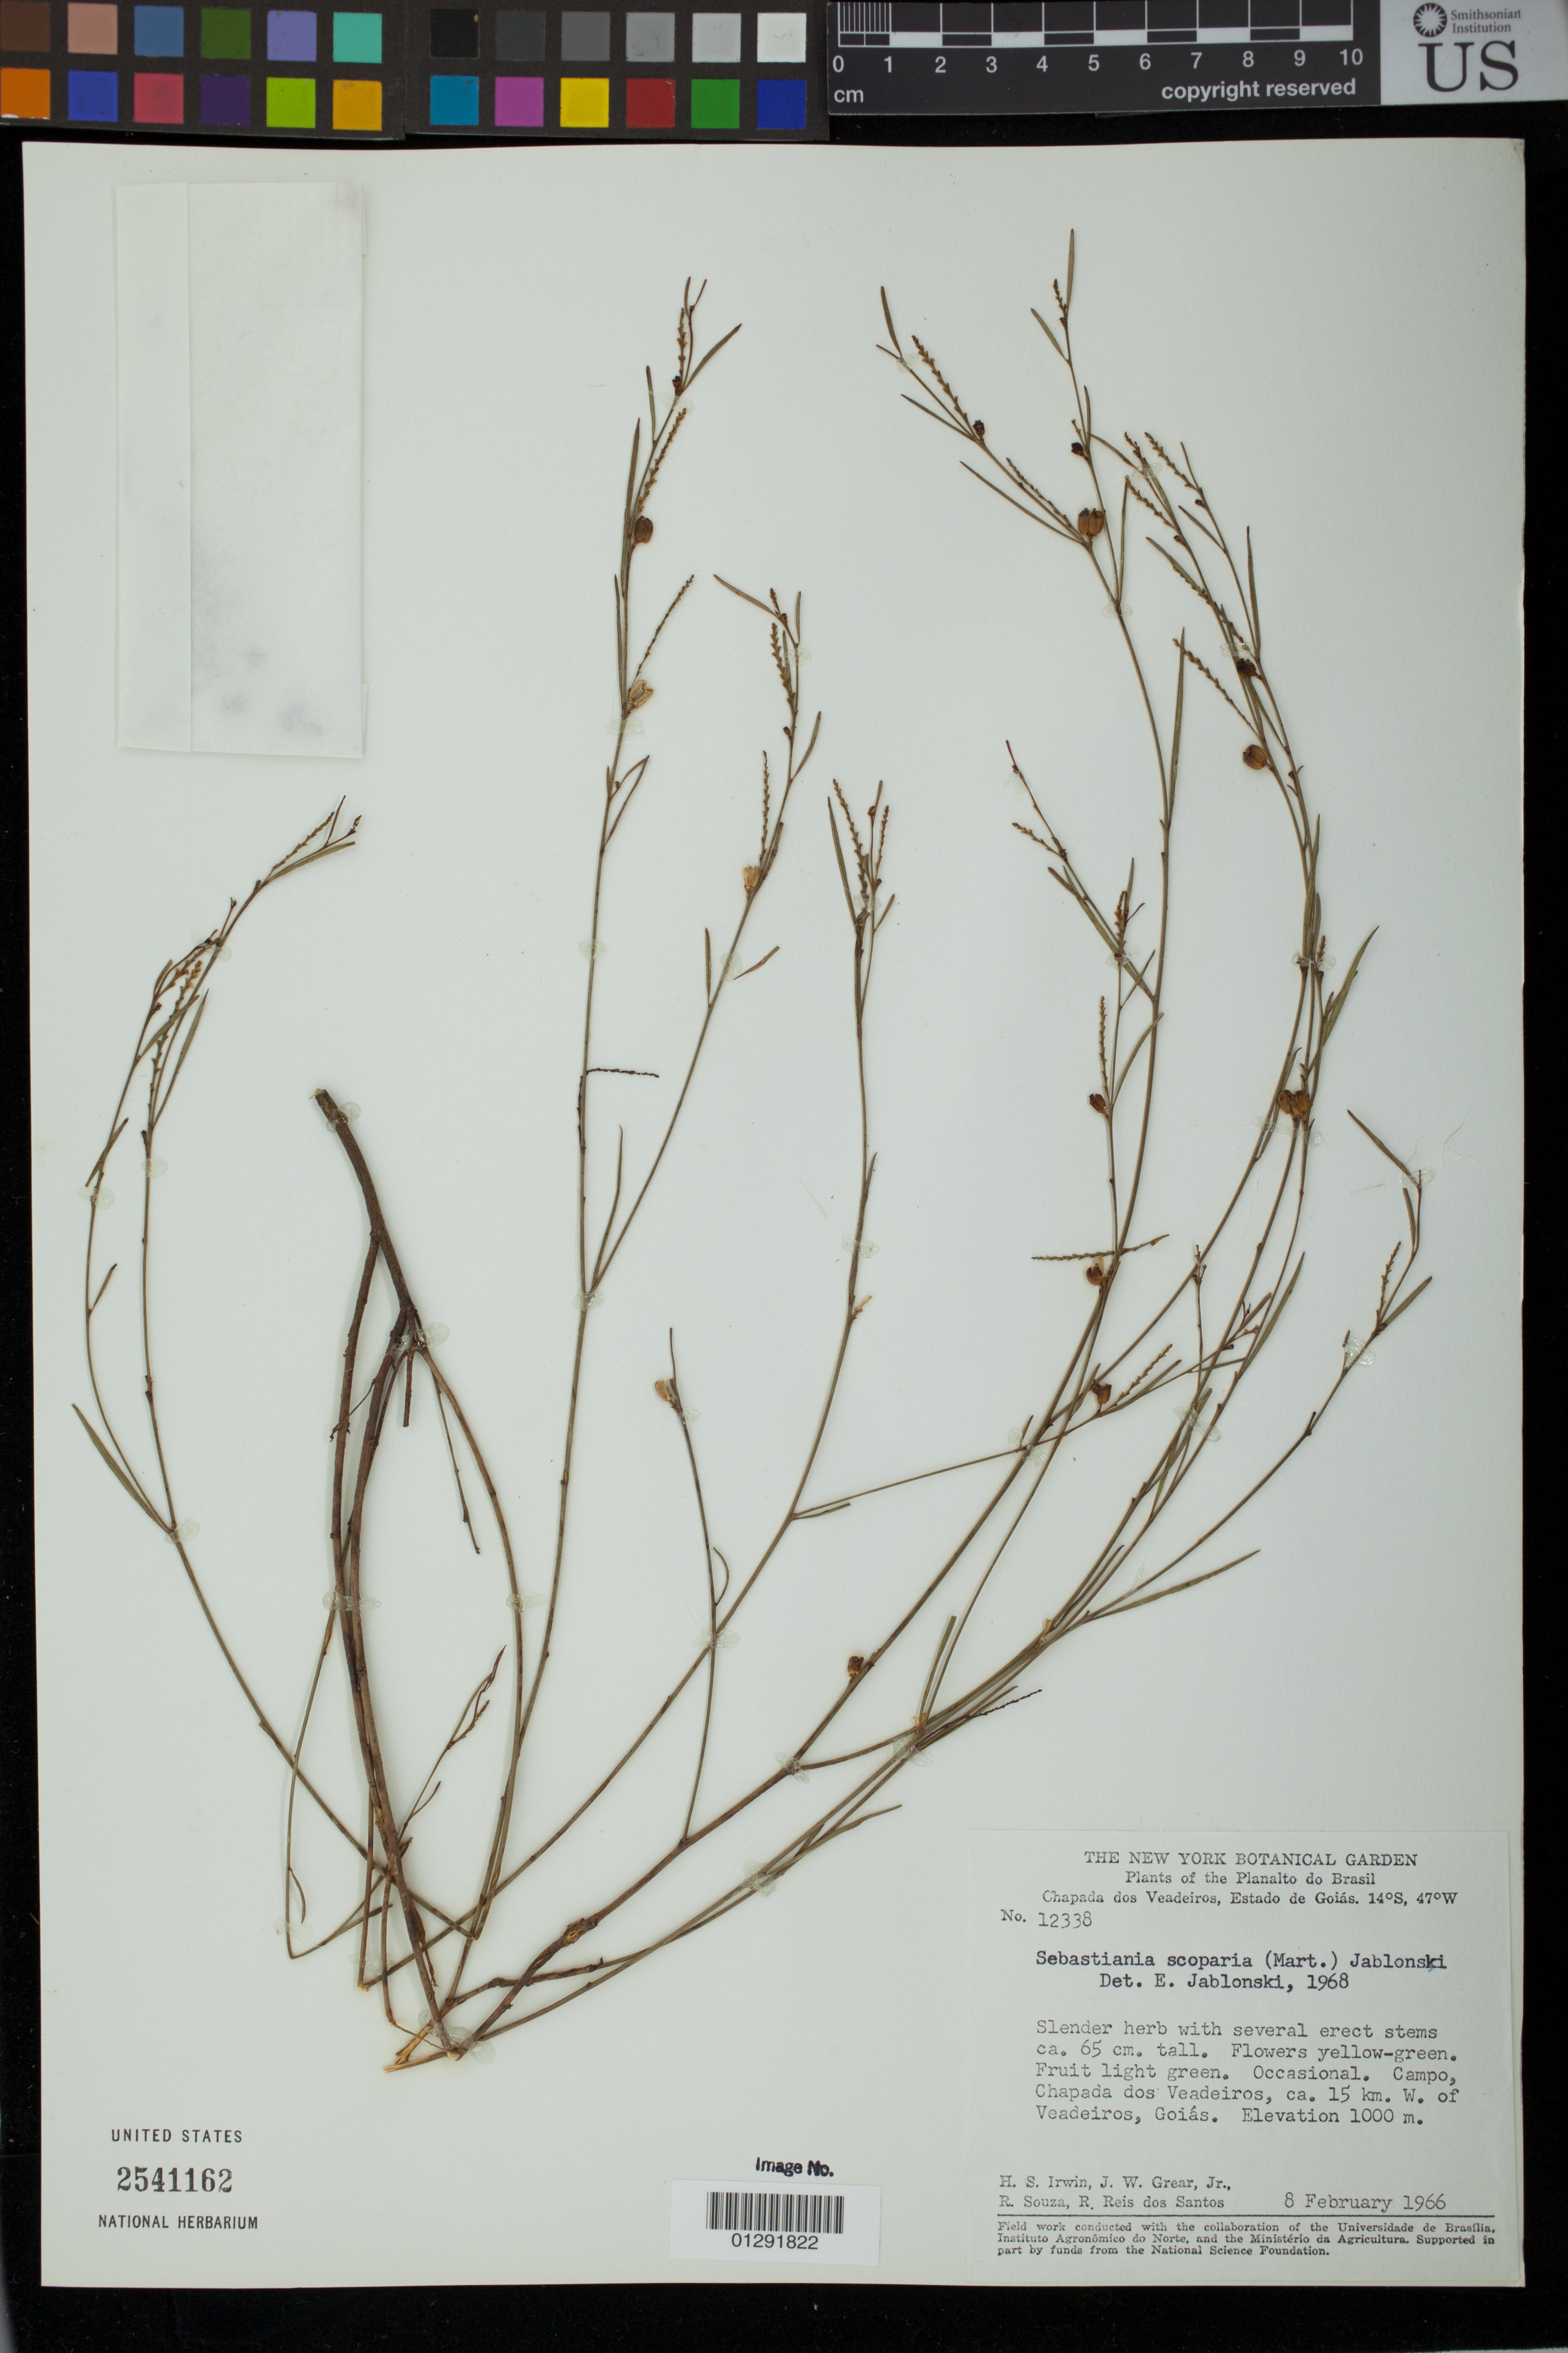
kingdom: Plantae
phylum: Tracheophyta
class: Magnoliopsida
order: Malpighiales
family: Euphorbiaceae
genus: Sebastiania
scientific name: Sebastiania scoparia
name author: (Mart.) Jablonski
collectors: H. Irwin, J. W. Grear, R. Souza & R. Reis dos Santos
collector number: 12338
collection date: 1966-02-08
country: Brazil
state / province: Goias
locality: Campo, Chapada dos Veadeiros, ca. 15 km. W. of Veadeiros, Goias.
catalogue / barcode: US 2541162